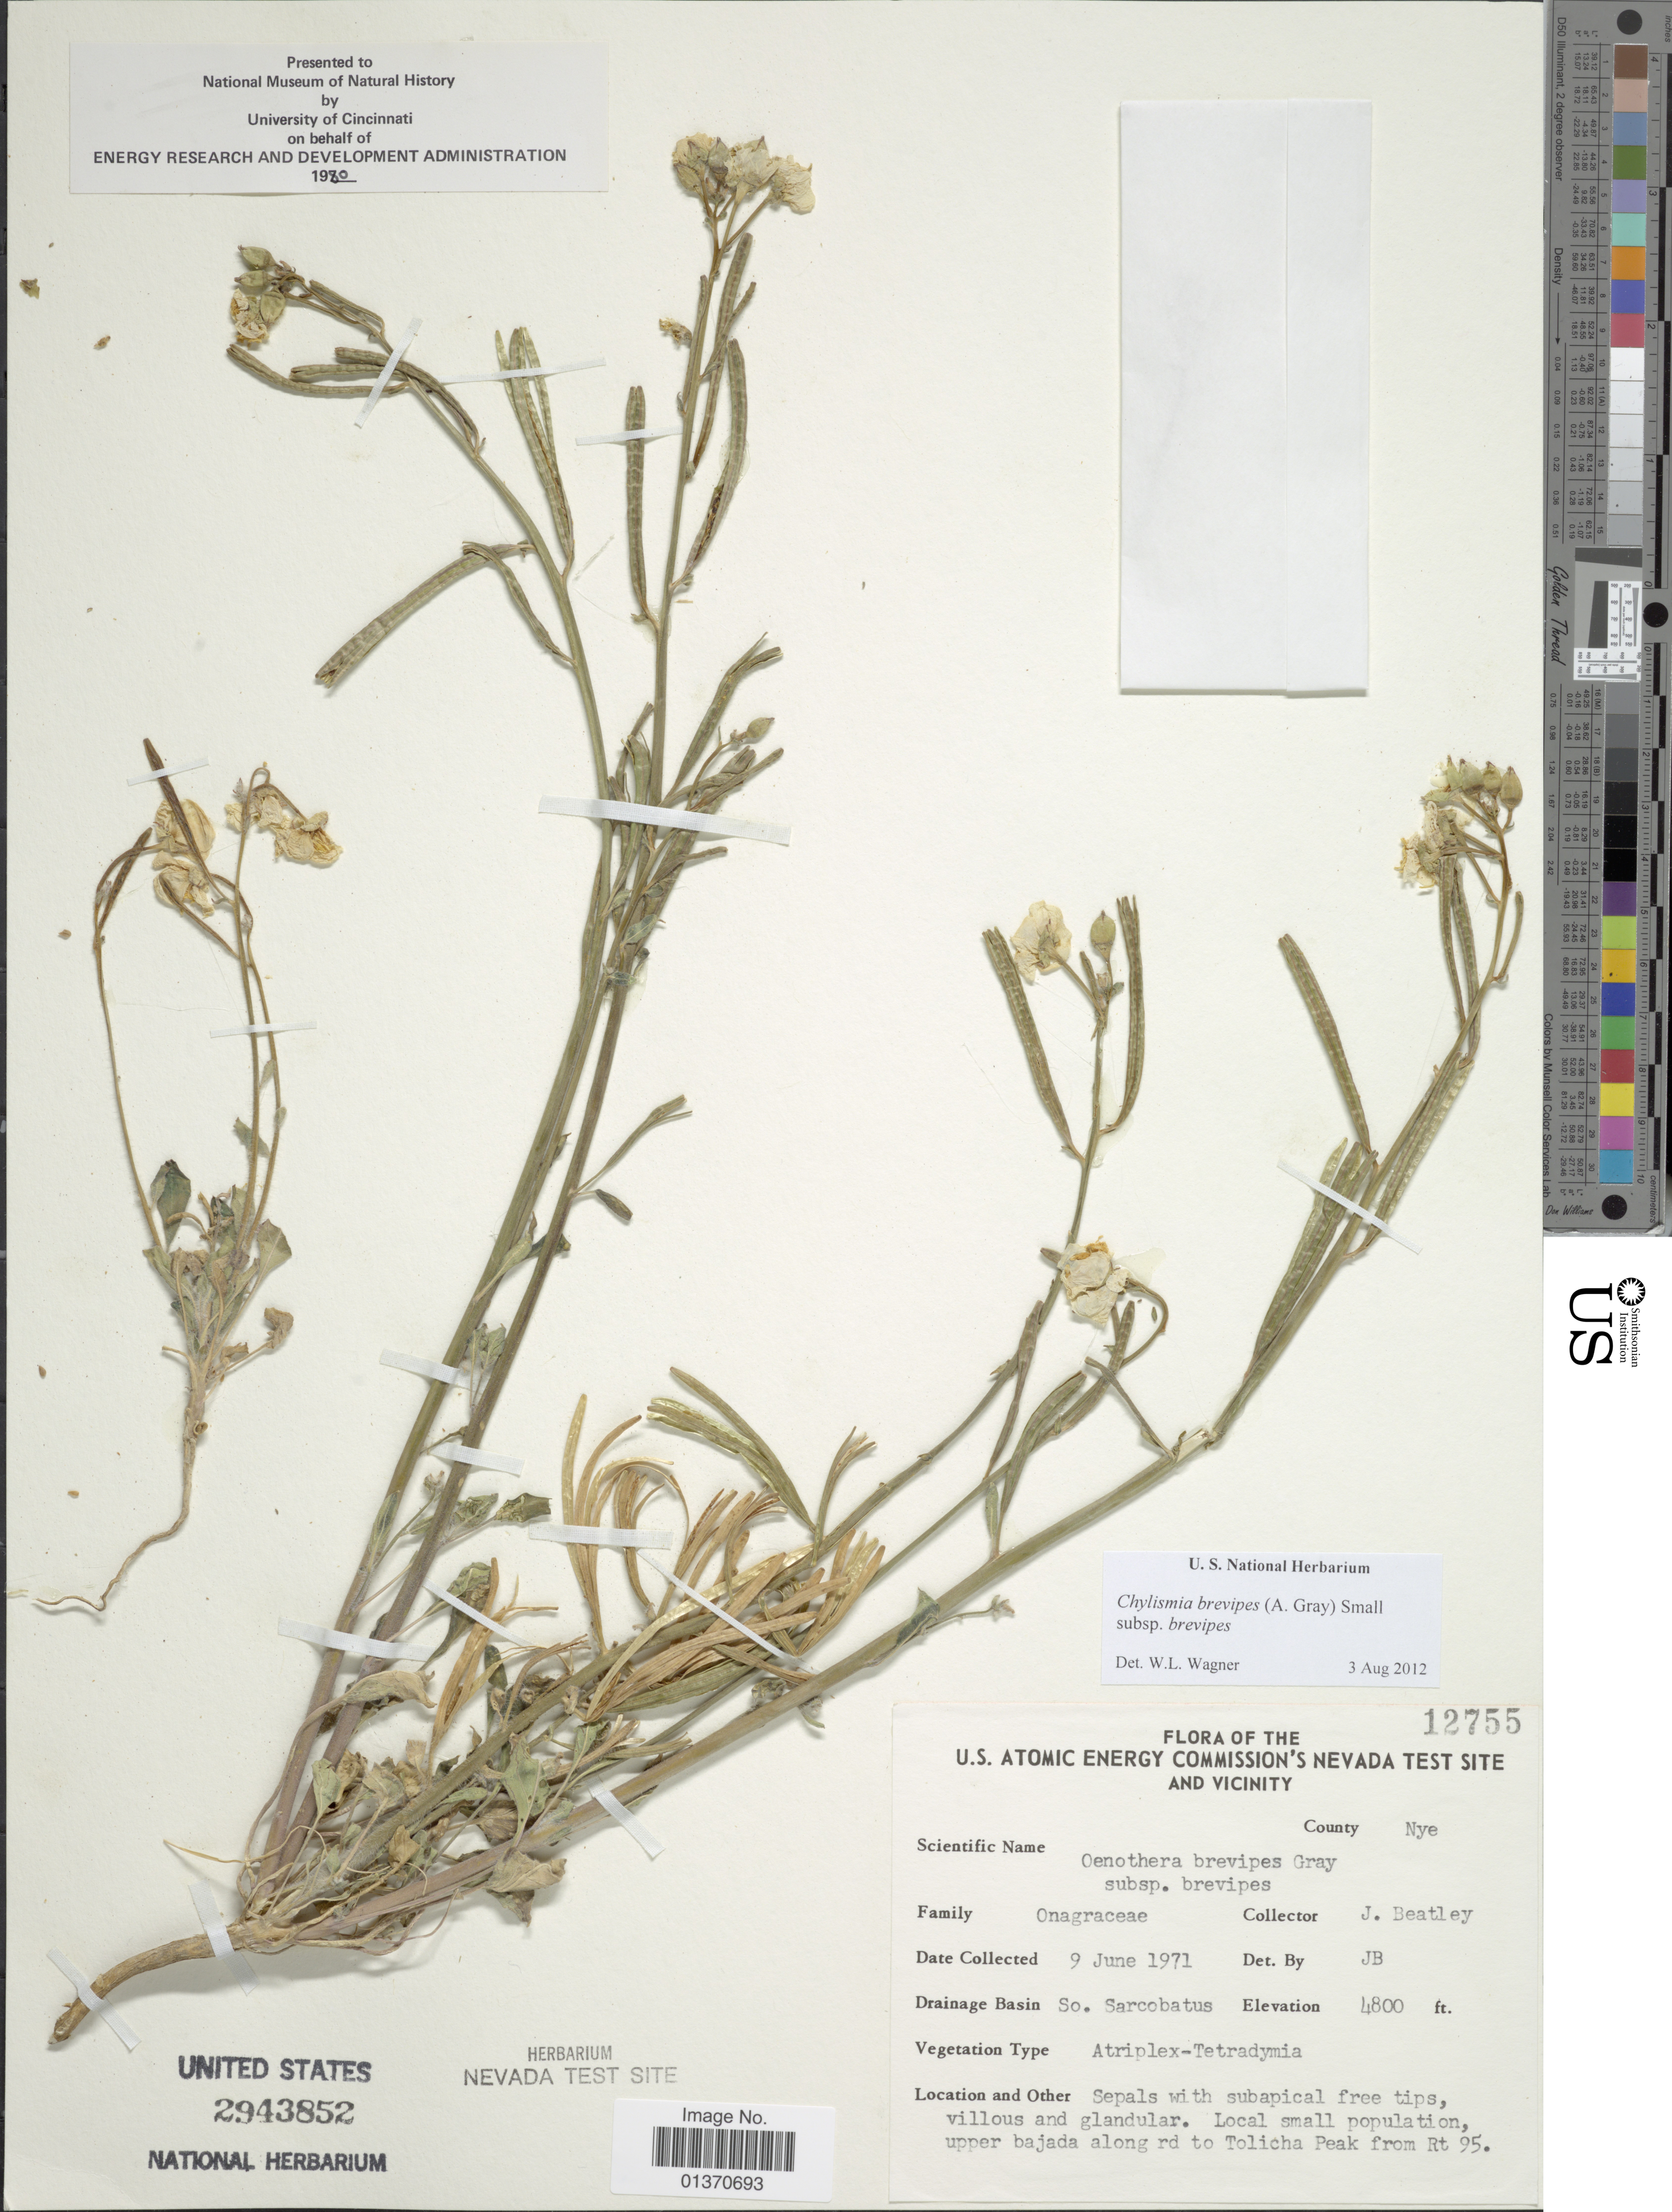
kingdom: Plantae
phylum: Tracheophyta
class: Magnoliopsida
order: Myrtales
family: Onagraceae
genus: Chylismia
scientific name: Chylismia brevipes subsp. brevipes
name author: (A. Gray) Small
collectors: J. C. Beatley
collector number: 12755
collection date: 1971-06-09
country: United States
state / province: Nevada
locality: U. S. Atomic Energy Commission's Nevada Test Site and Vicinity, So. Sacrobatus, upper bajada along rd to Tolicha Peak from Rt 95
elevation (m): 1463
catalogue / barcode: US 2943852